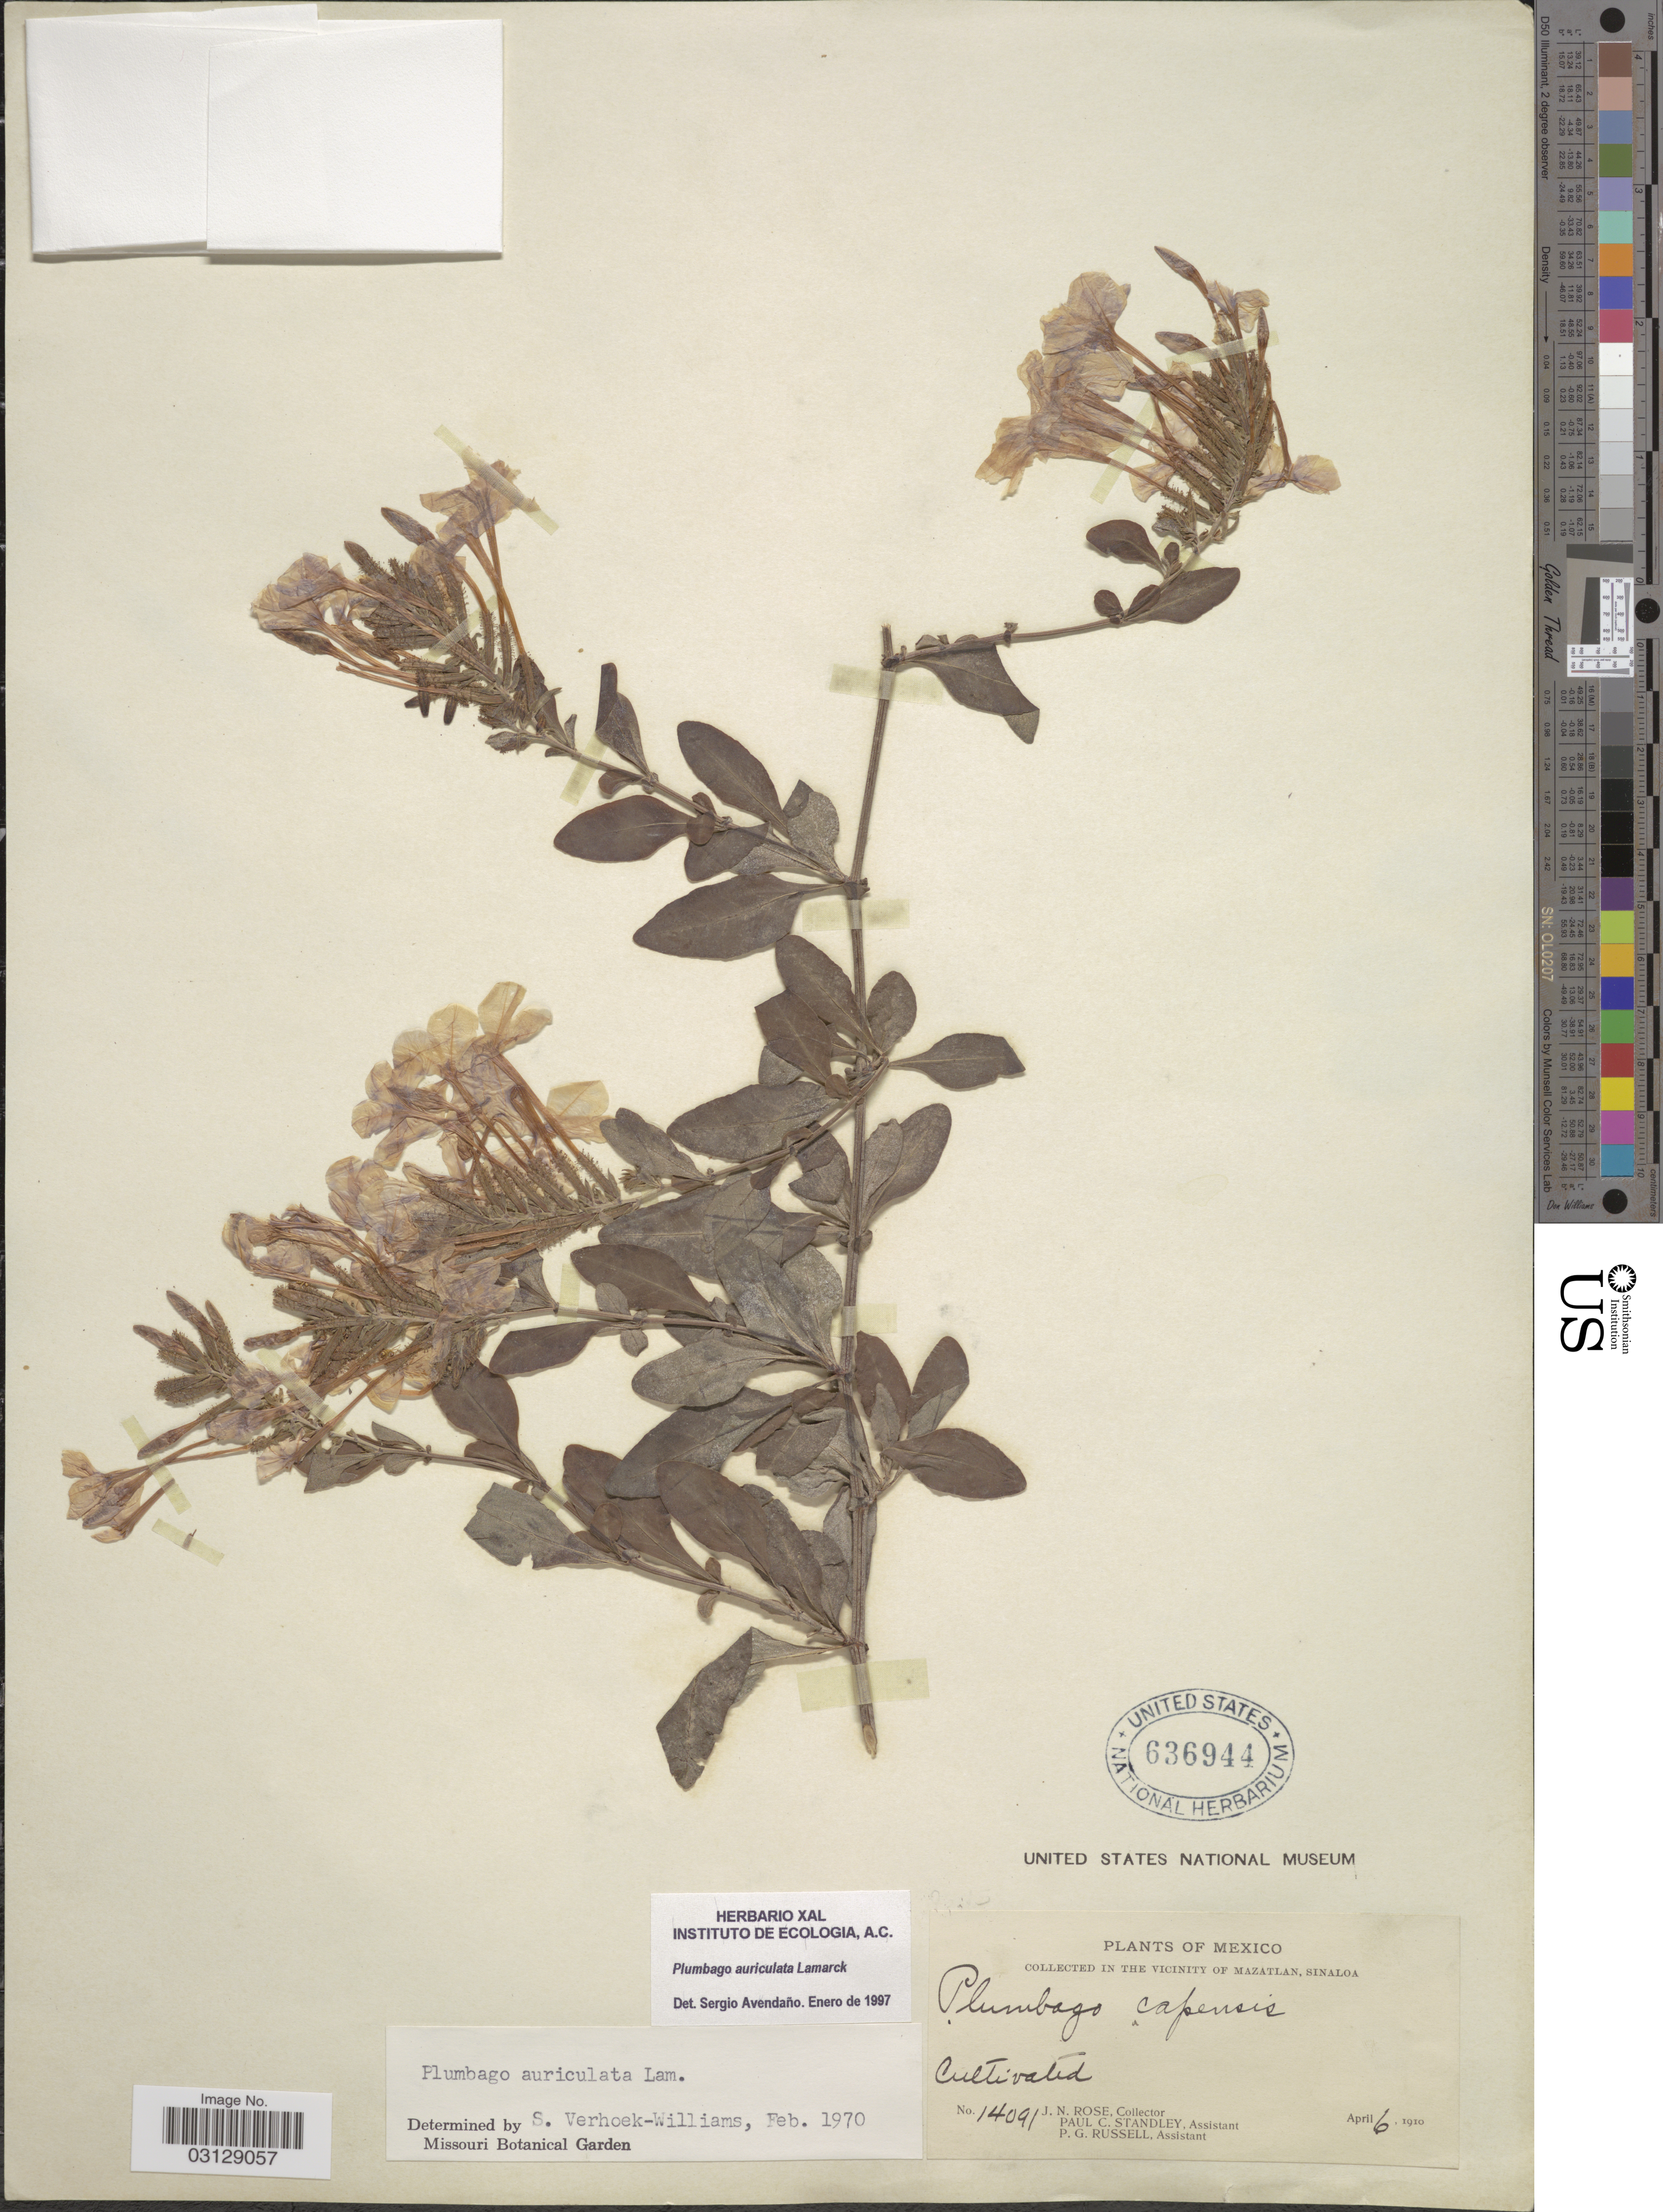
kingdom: Plantae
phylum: Tracheophyta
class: Magnoliopsida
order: Caryophyllales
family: Plumbaginaceae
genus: Plumbago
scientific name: Plumbago auriculata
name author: Lam.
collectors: J. N. Rose, P. C. Standley & P. G. Russell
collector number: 14091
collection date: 1910-04-06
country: Mexico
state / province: Sinaloa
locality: In the vicinity of Mazatlan.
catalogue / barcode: US 636944